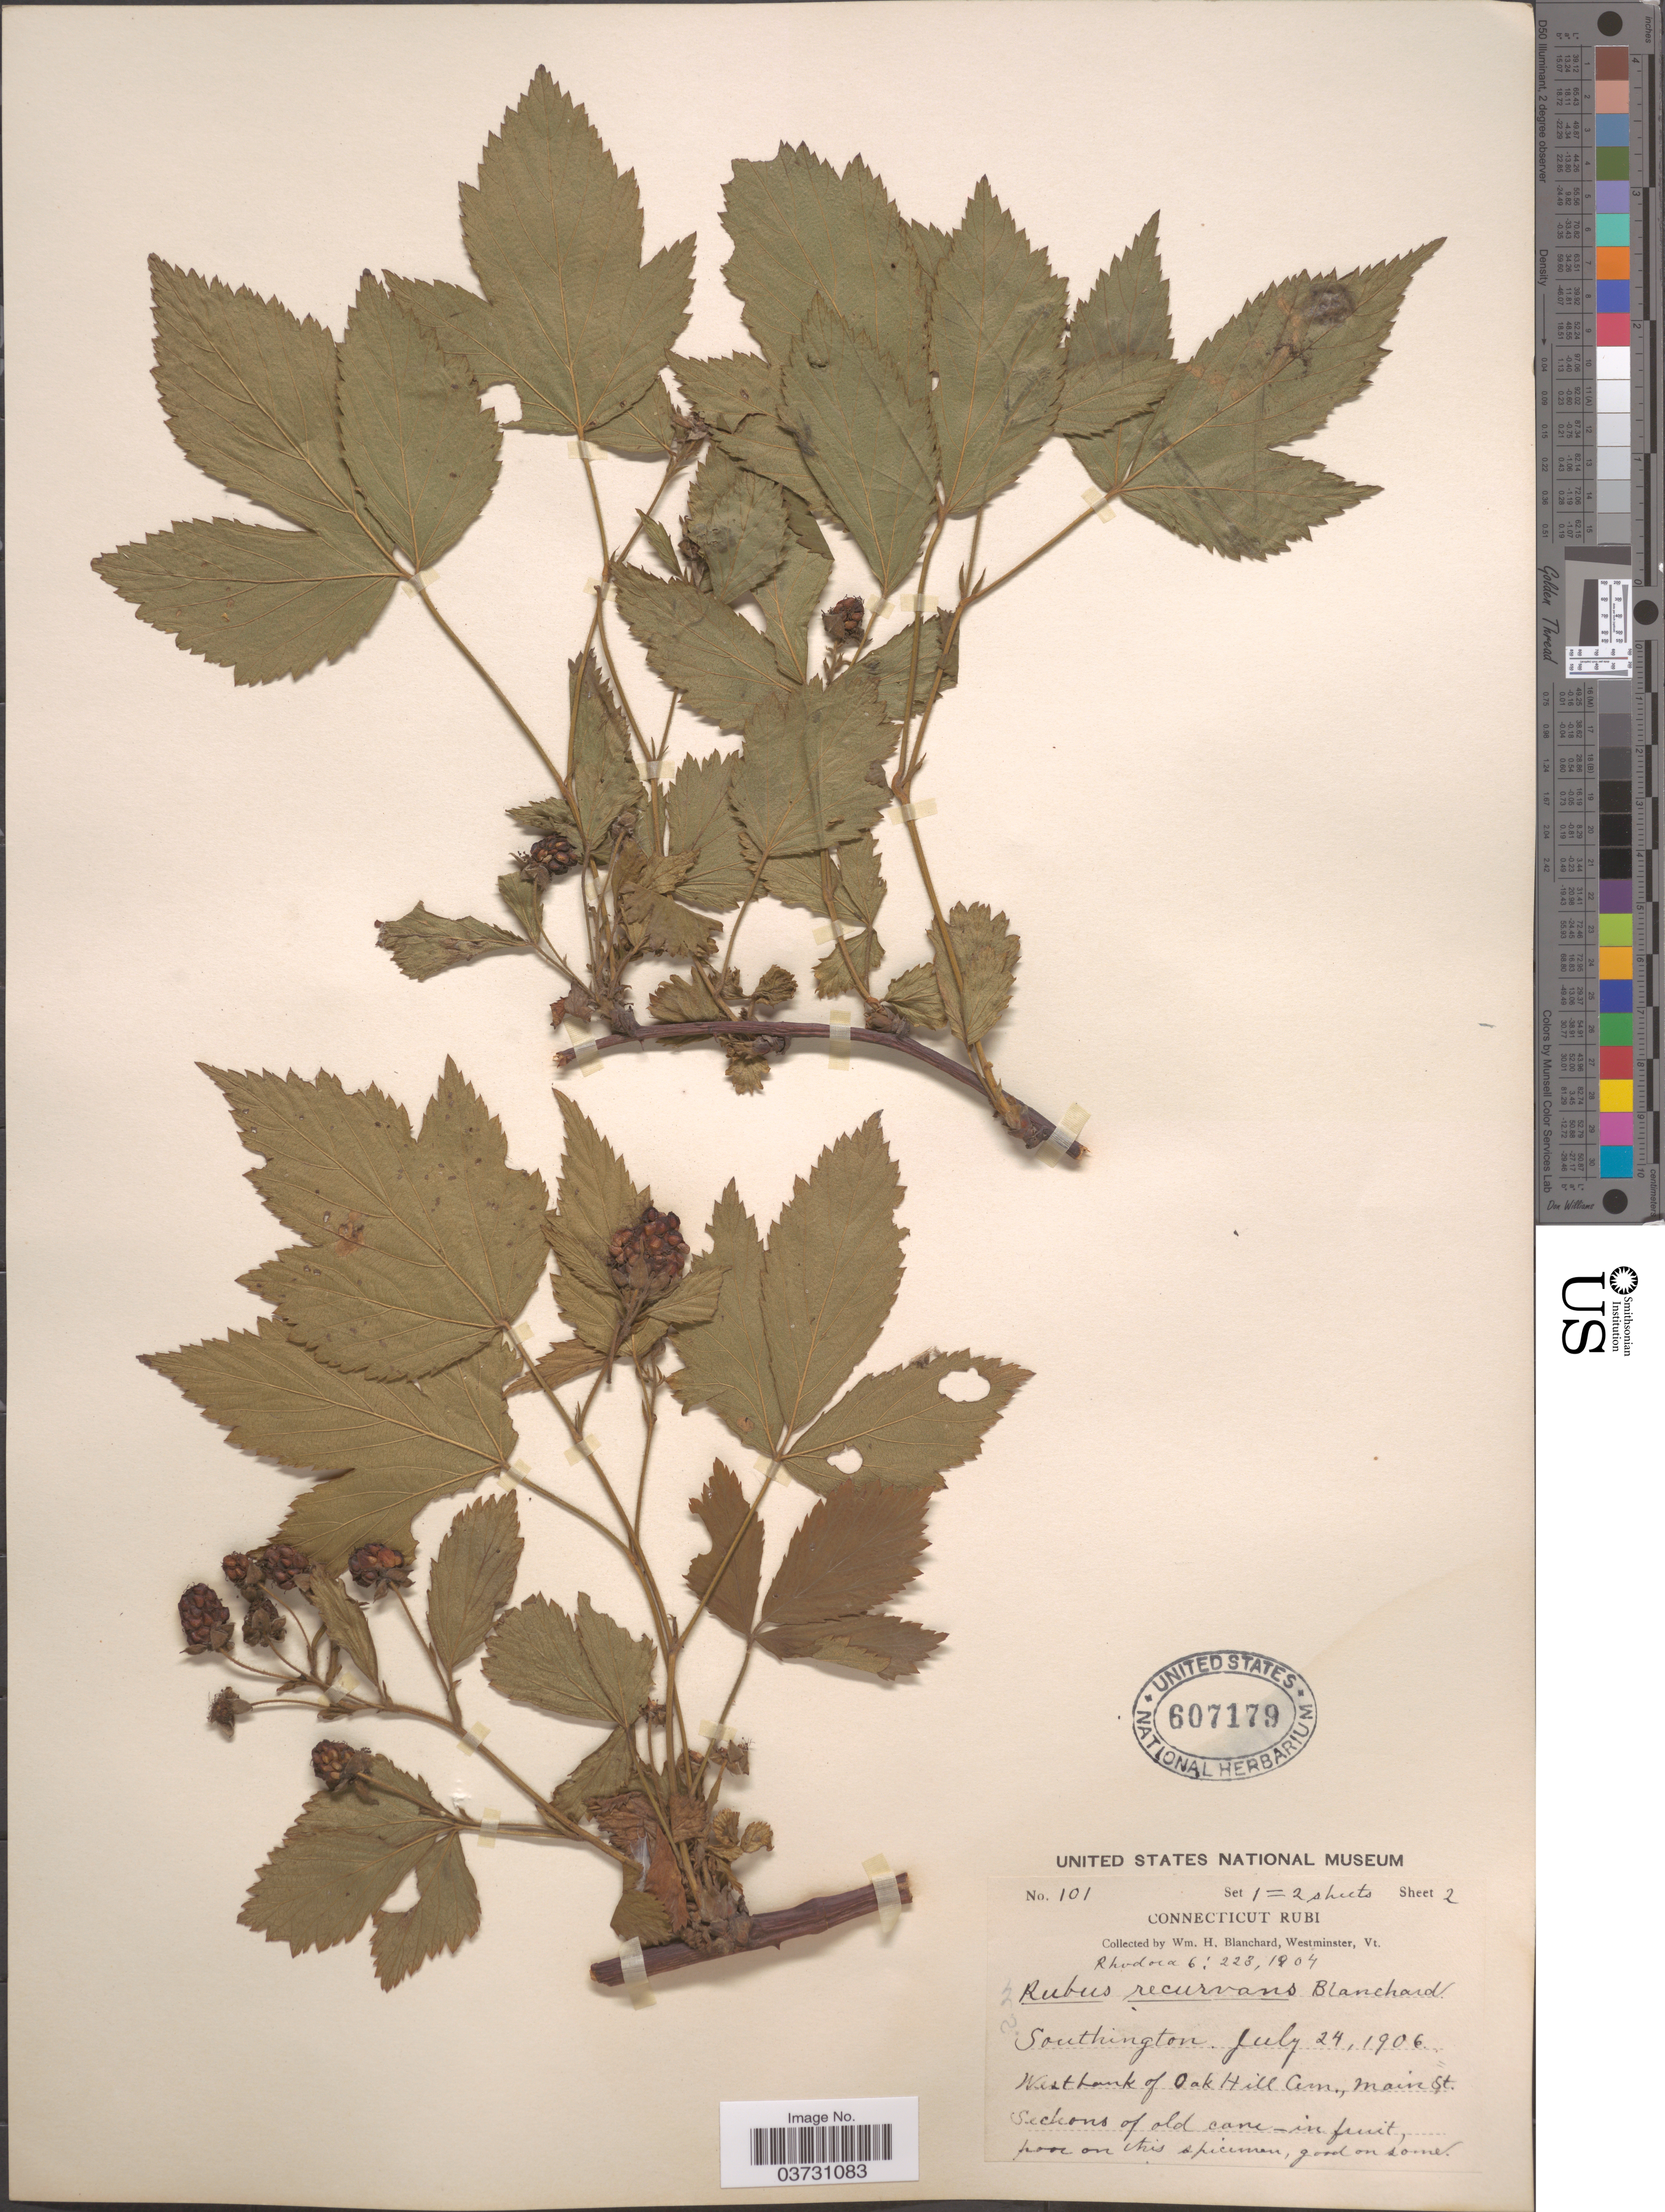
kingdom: Plantae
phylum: Tracheophyta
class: Magnoliopsida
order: Rosales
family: Rosaceae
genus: Rubus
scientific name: Rubus recurvans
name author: Blanch.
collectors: W. H. Blanchard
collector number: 101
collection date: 1906-07-24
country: United States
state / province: Connecticut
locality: Southington. West bank of Oak Hill Cem., Main St.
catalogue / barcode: US 607179